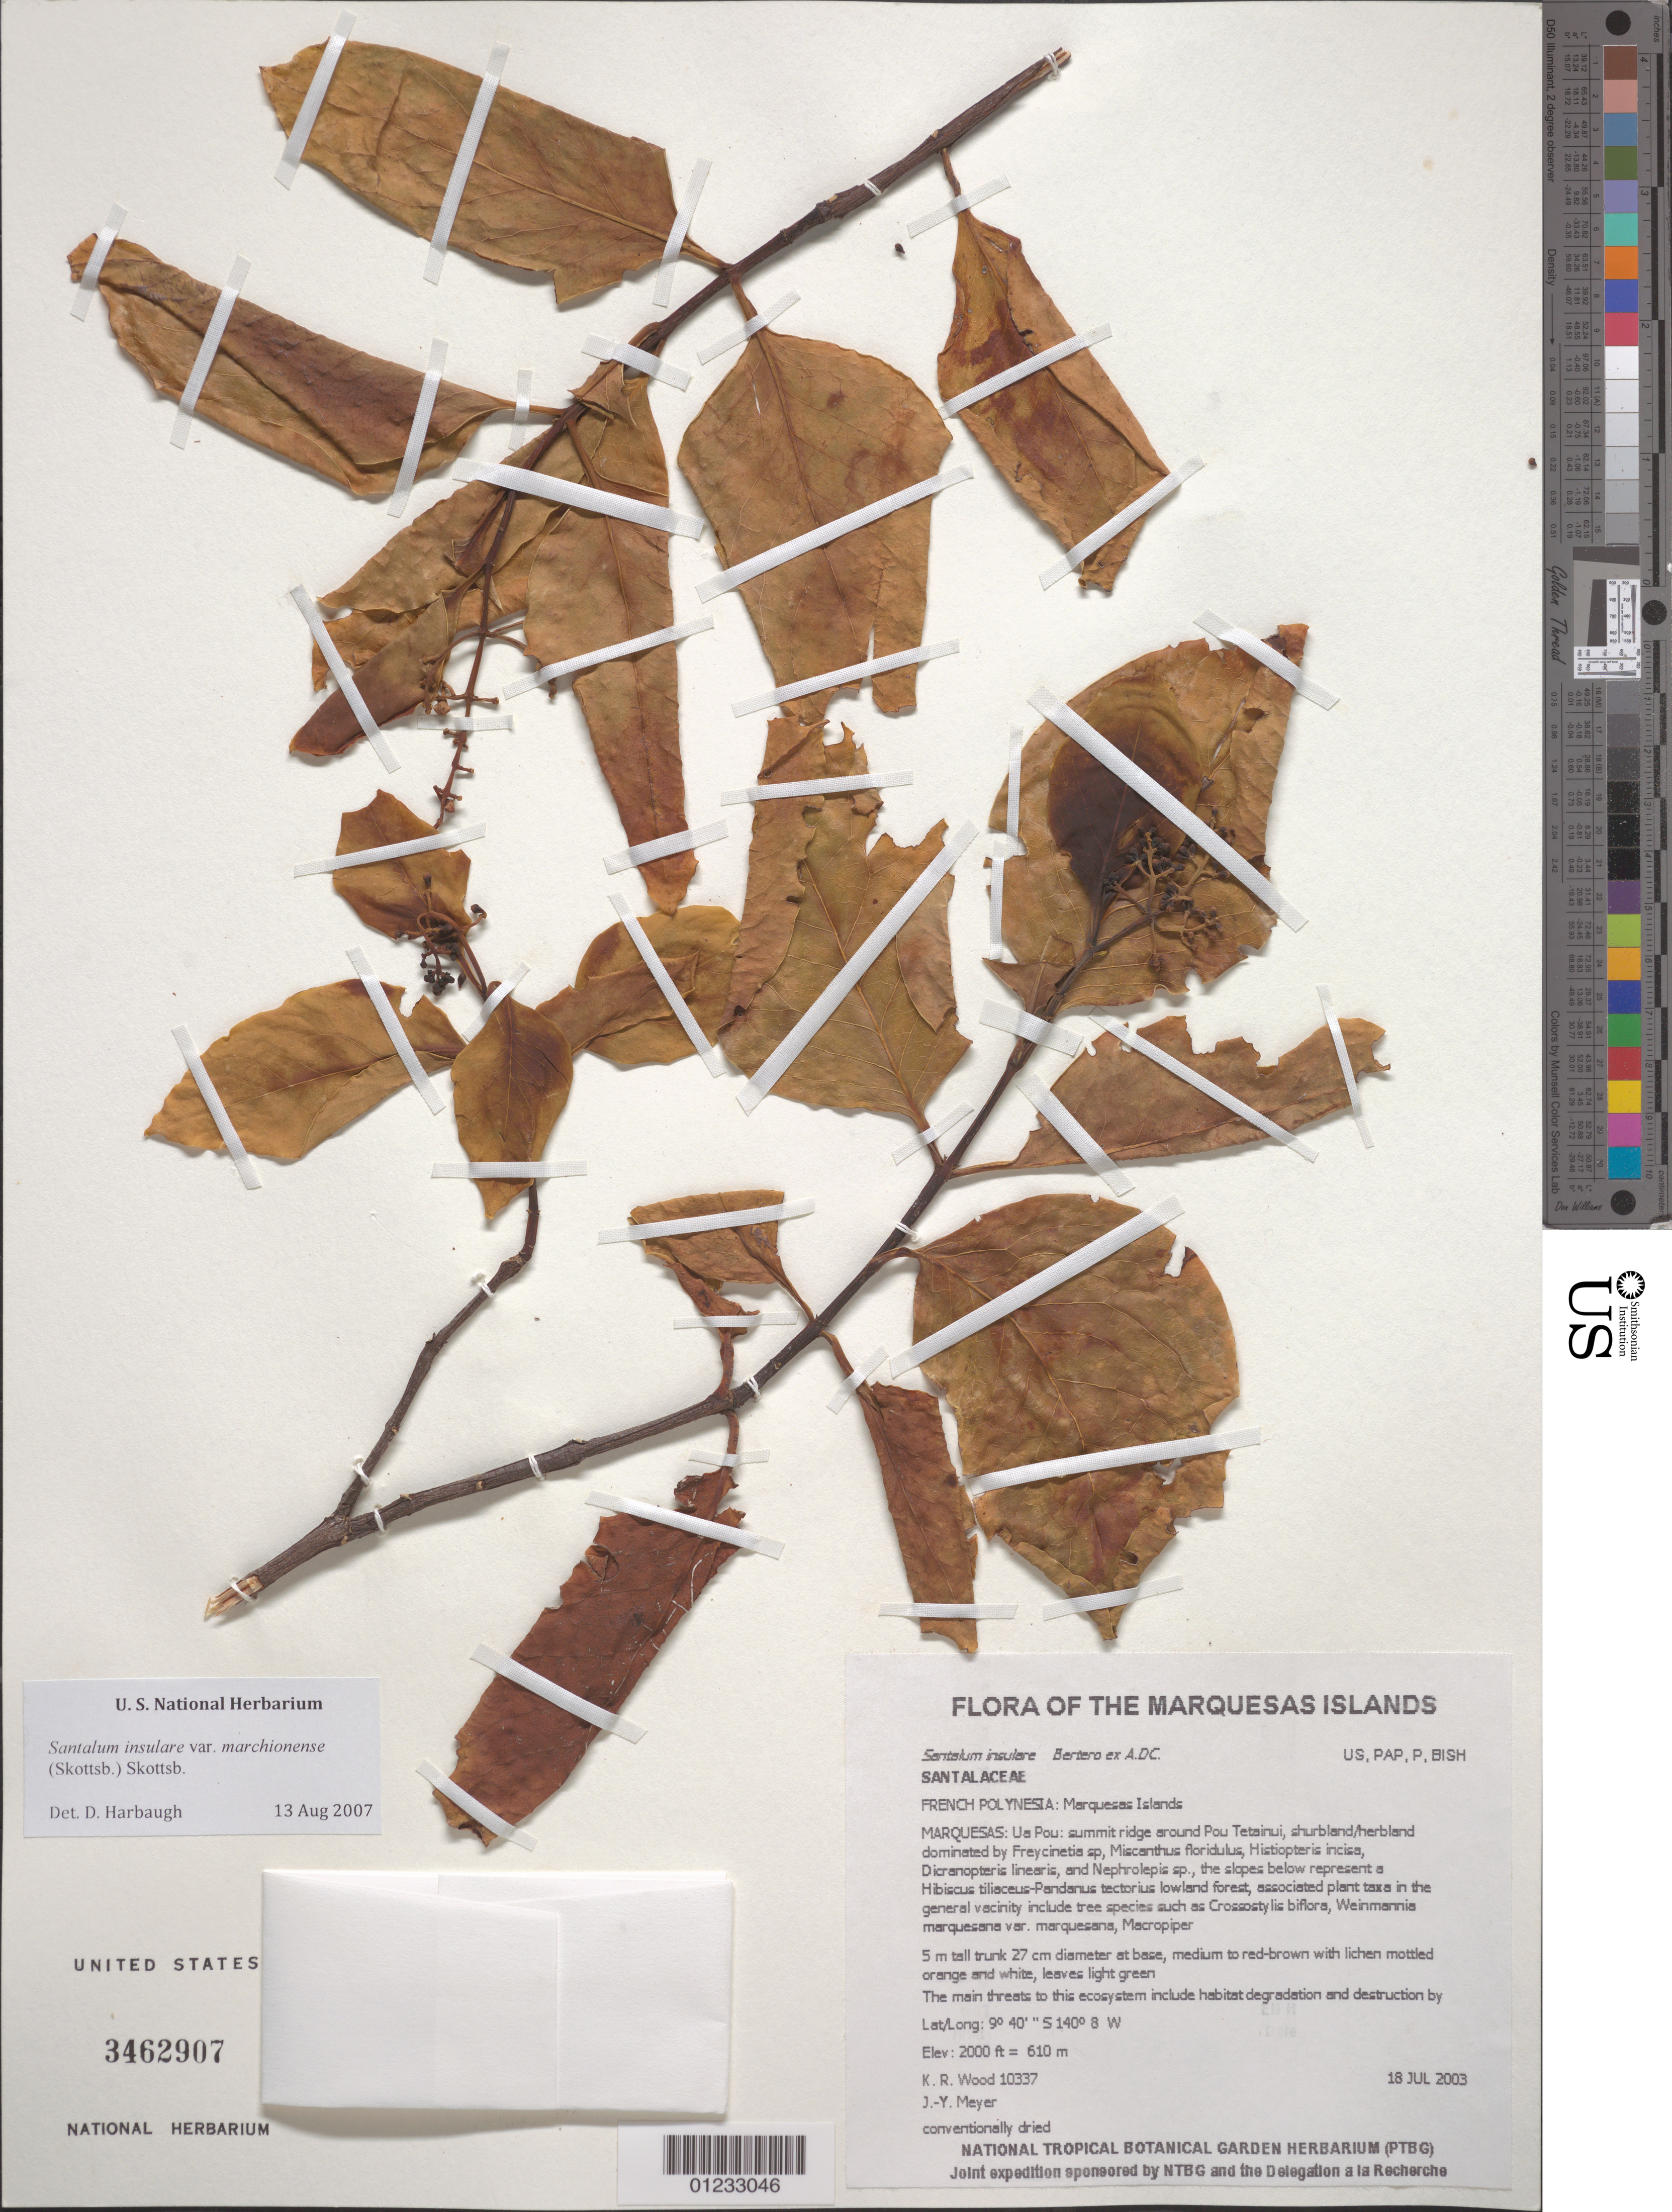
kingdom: Plantae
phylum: Tracheophyta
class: Magnoliopsida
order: Santalales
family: Santalaceae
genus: Santalum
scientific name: Santalum insulare var. marchionense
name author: (Skottsb.) Skottsb.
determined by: Harbaugh, Danica, (UNITED STATES)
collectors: K. R. Wood & J.-Y. Meyer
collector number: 10337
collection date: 2003-07-18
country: French Polynesia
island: Ua Pou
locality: Summit ridge around Pou Tetainui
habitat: Shrubland/herbland. The slopes below represent a Hibiscus tiliaceus - Pandanus tectorius lowland forest. Upper slope, 230 deg NW aspect, steep slope, open, wet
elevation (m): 610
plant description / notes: Habitat degradation and destruction by feral pigs, catastrophic extinction through environmental events, predation by rats that eat seeds, competition with non-native plant taxa such as Ageratum conyzoides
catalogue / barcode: US 3462907